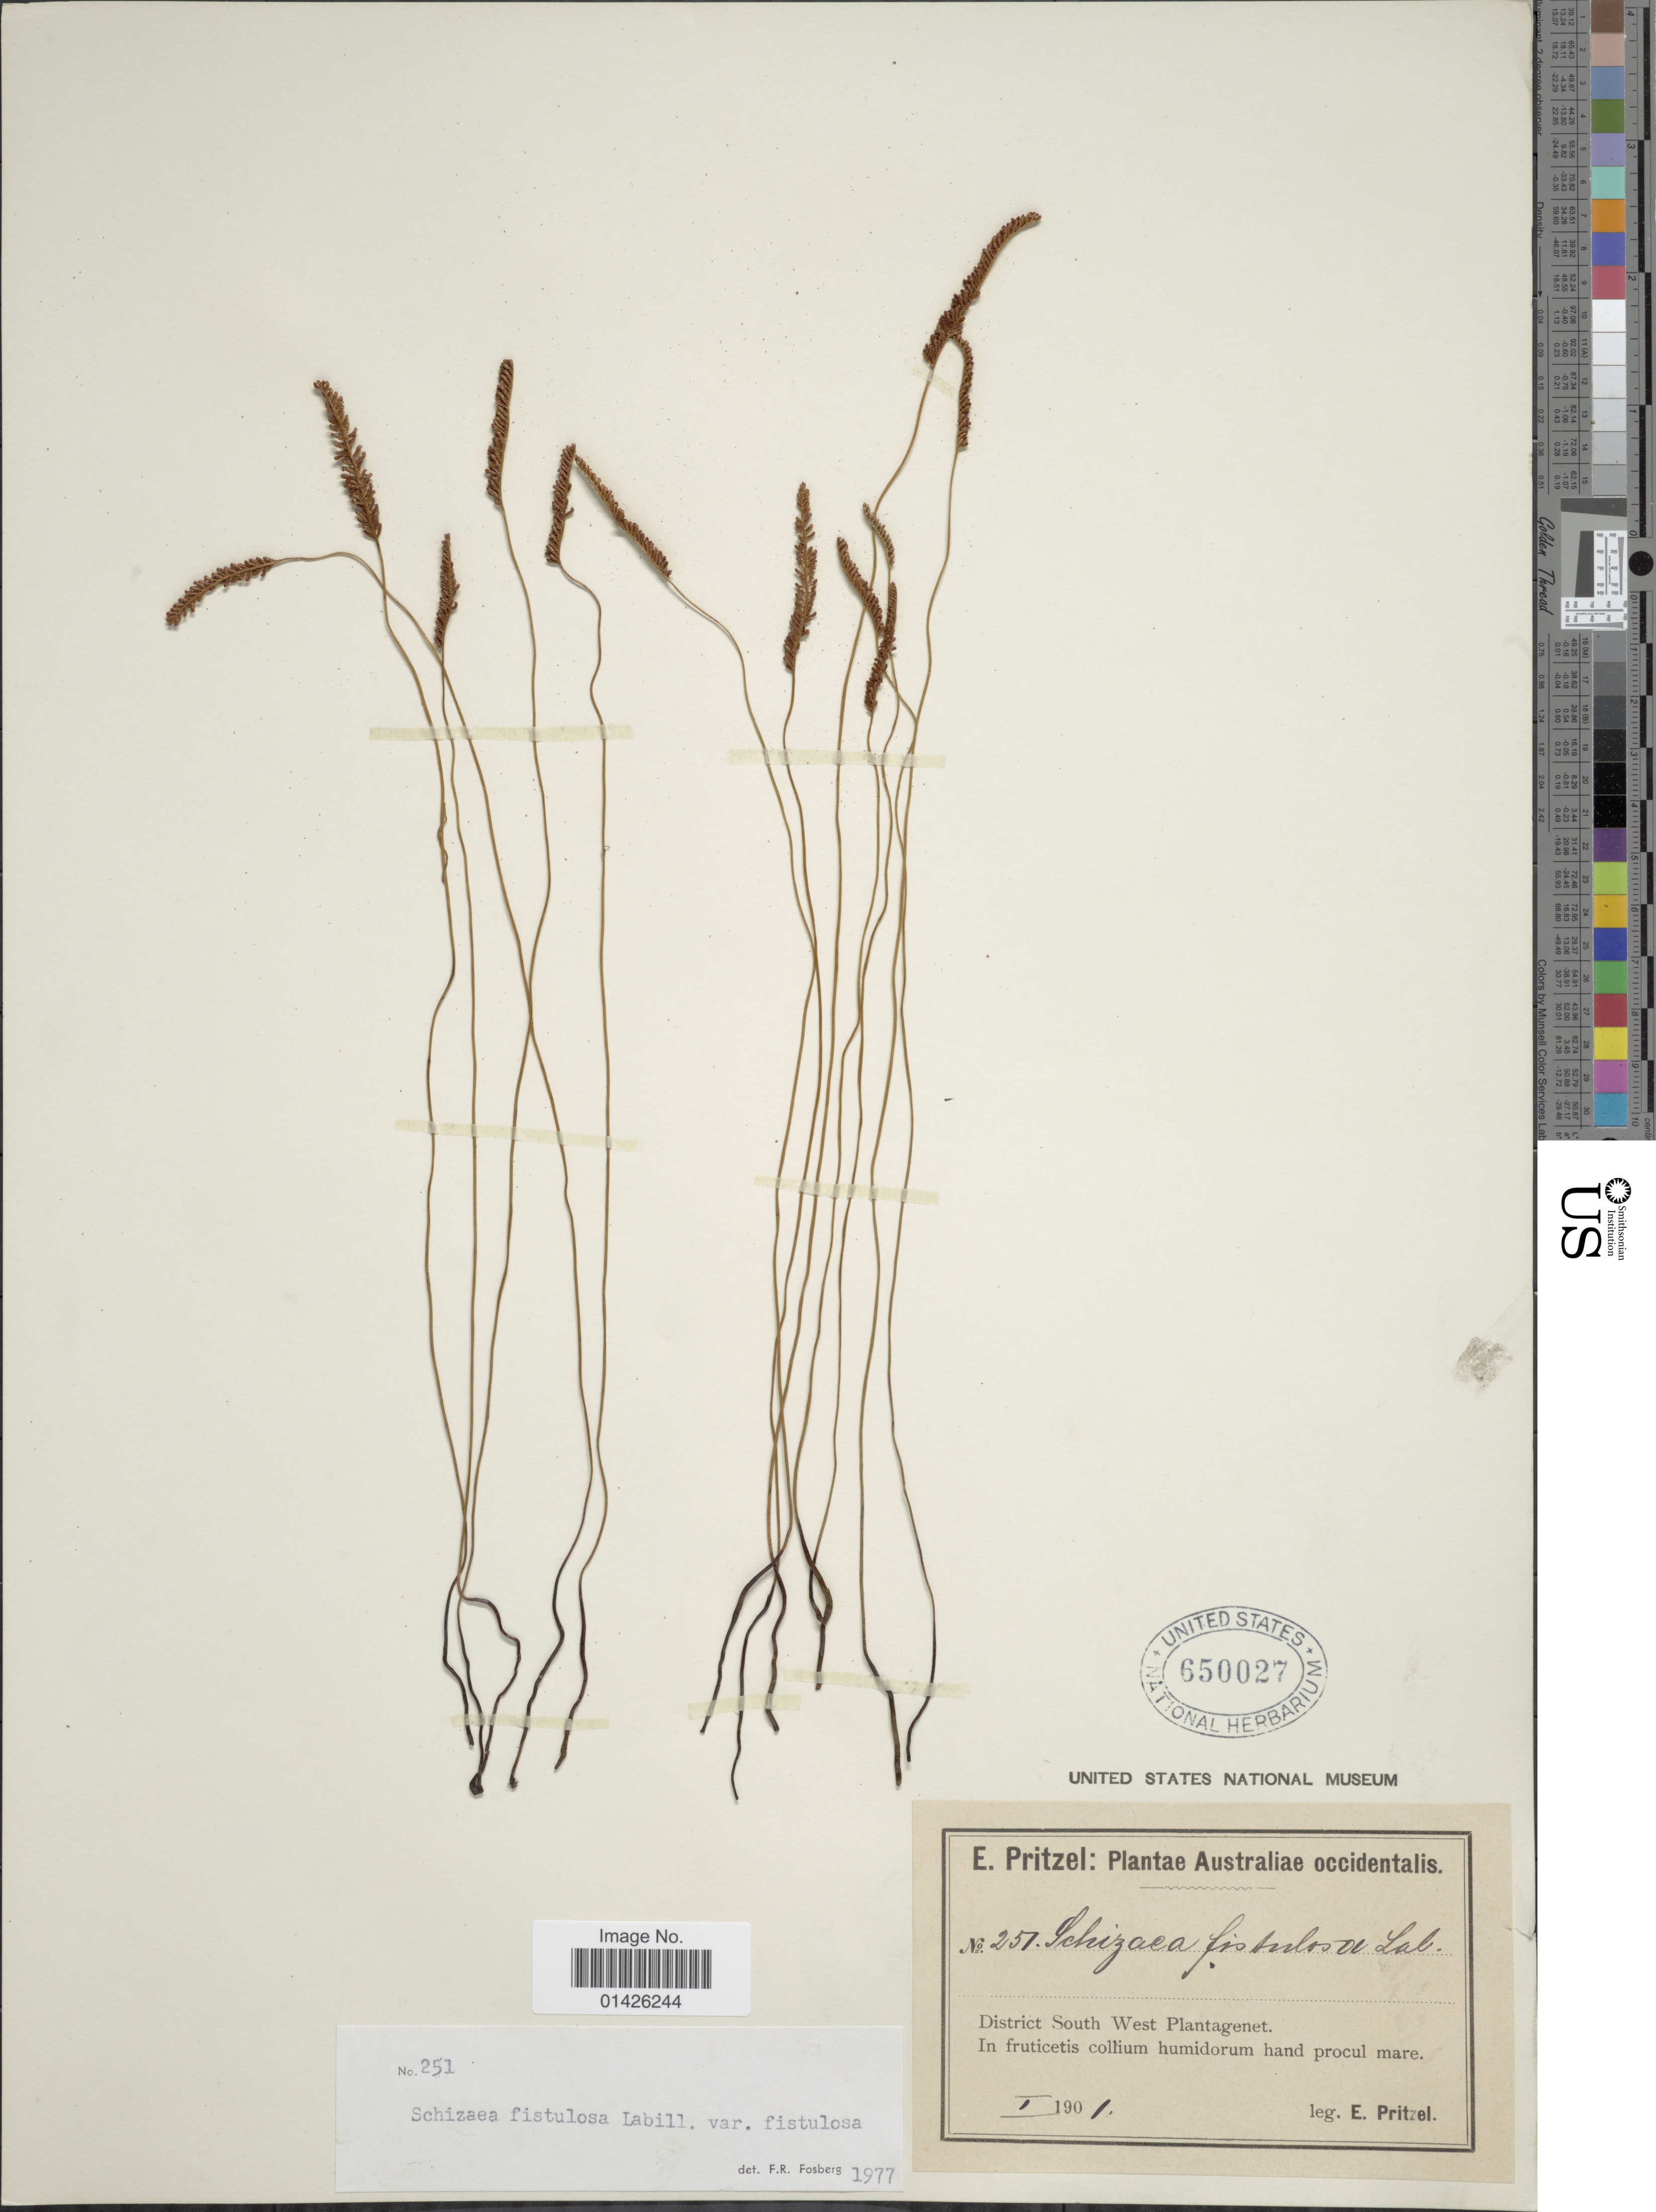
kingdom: Plantae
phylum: Tracheophyta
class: Polypodiopsida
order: Schizaeales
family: Schizaeaceae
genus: Schizaea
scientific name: Schizaea fistulosa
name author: Labill.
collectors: E. G. Pritzel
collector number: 251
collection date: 1901-01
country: Australia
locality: District South West Plantagenet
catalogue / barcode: US 650027